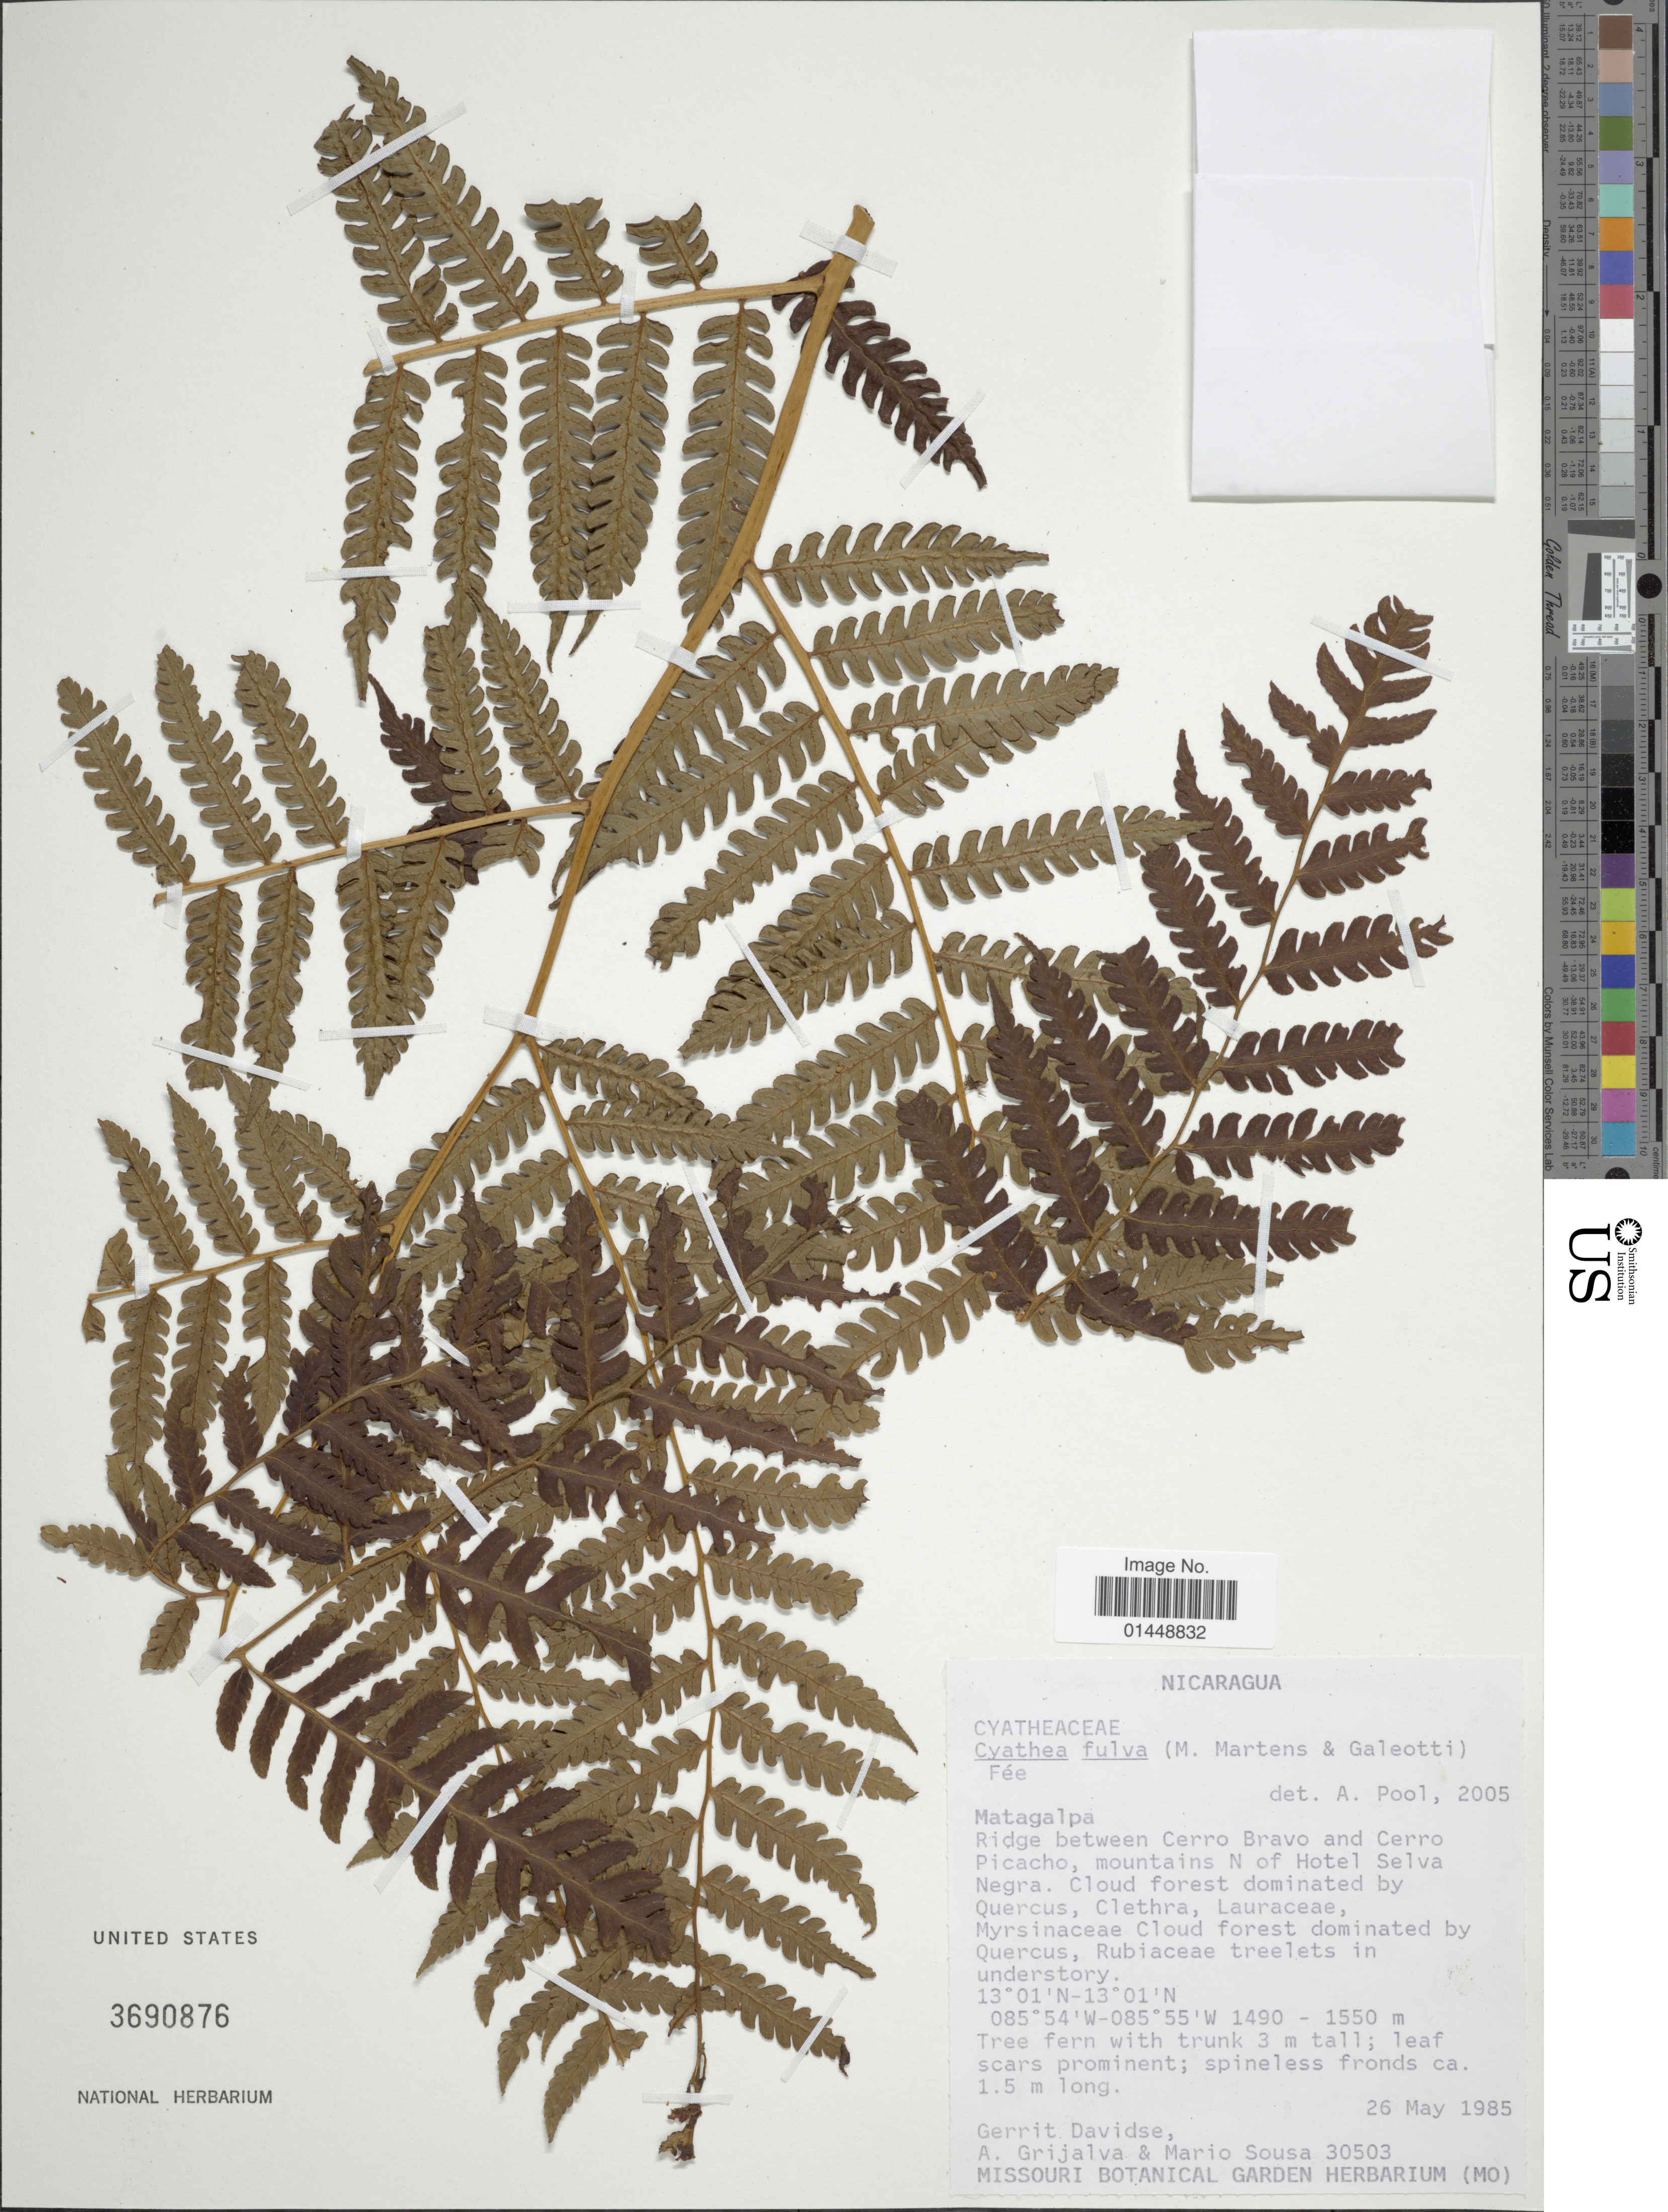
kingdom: Plantae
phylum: Tracheophyta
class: Polypodiopsida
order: Cyatheales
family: Cyatheaceae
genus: Cyathea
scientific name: Cyathea fulva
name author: (M. Martens & Galeotti) Fée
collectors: G. Davidse, A. Grijalva & M. Sousa S.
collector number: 30503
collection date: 1985-05-26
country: Nicaragua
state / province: Matagalpa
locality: Matagalpa. Ridge between Cerro Bravo and Cerro Picacho, mountains N of Hotel Selva Negra.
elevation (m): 1490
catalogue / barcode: US 3690876